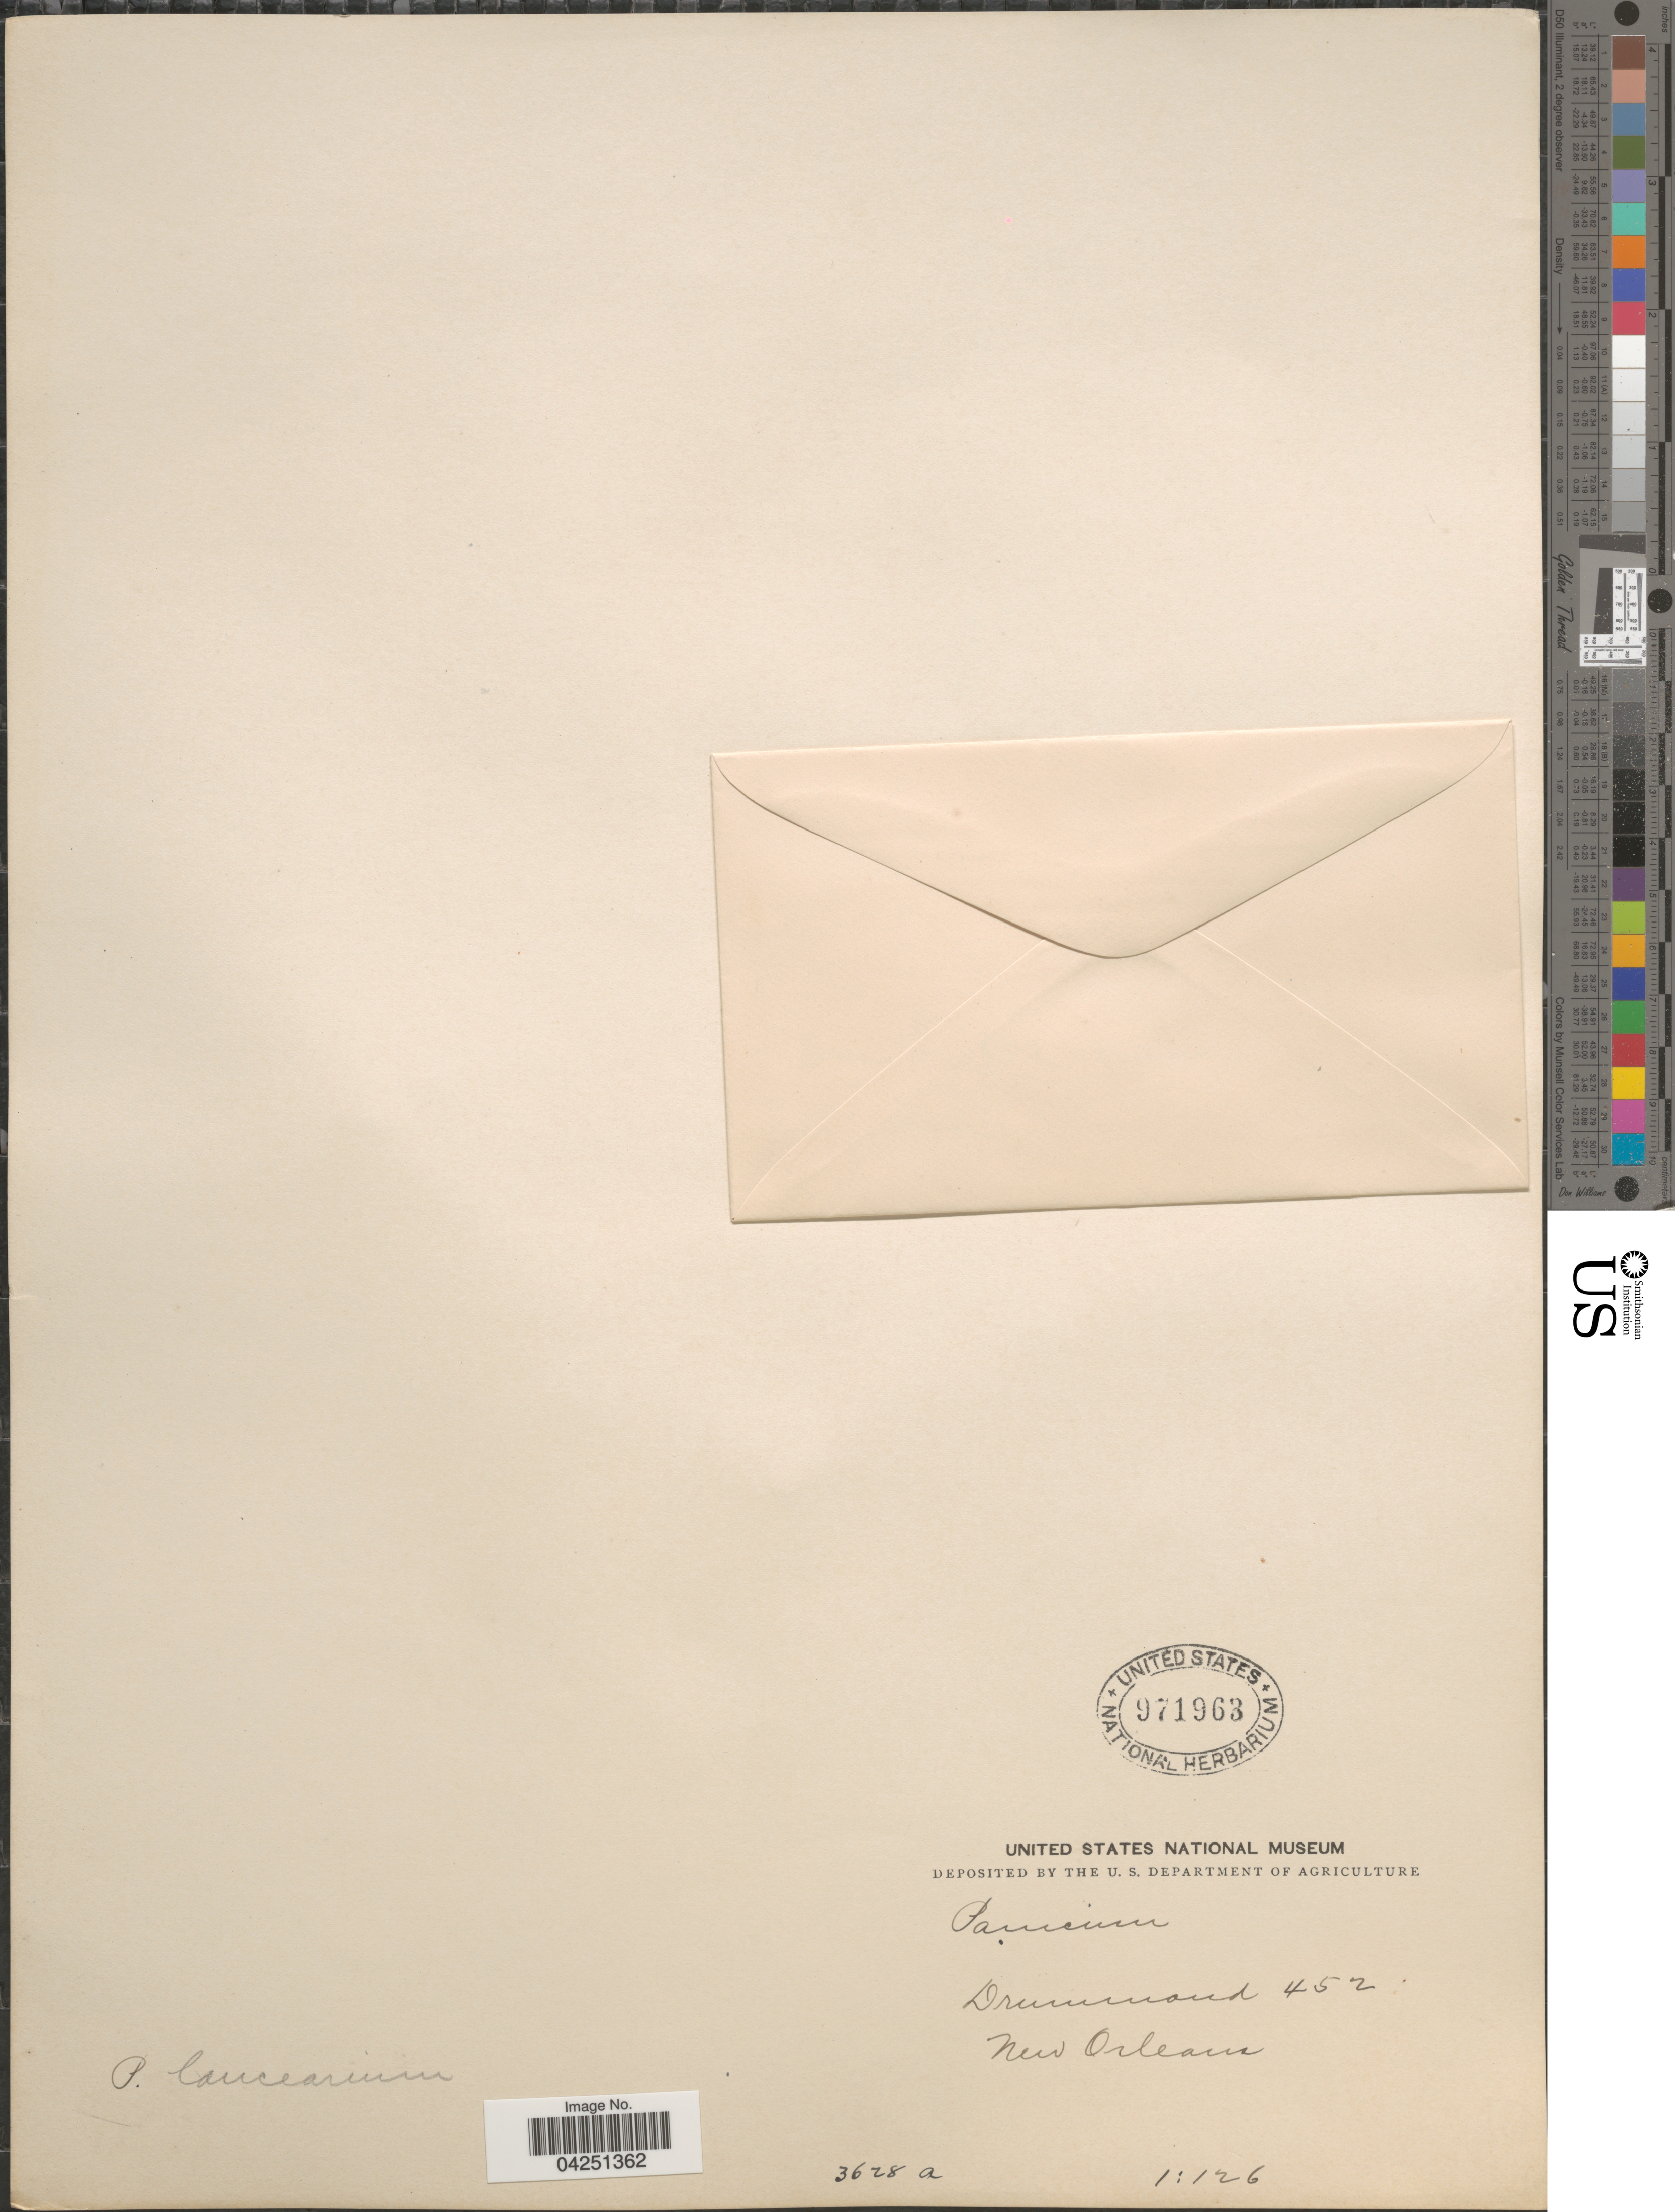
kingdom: Plantae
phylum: Tracheophyta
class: Liliopsida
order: Poales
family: Poaceae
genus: Dichanthelium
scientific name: Dichanthelium acuminatum var. acuminatum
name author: (Sw.) Gould & C.A. Clark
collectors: -. Drummond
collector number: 452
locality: New Orleans.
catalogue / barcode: US 971963